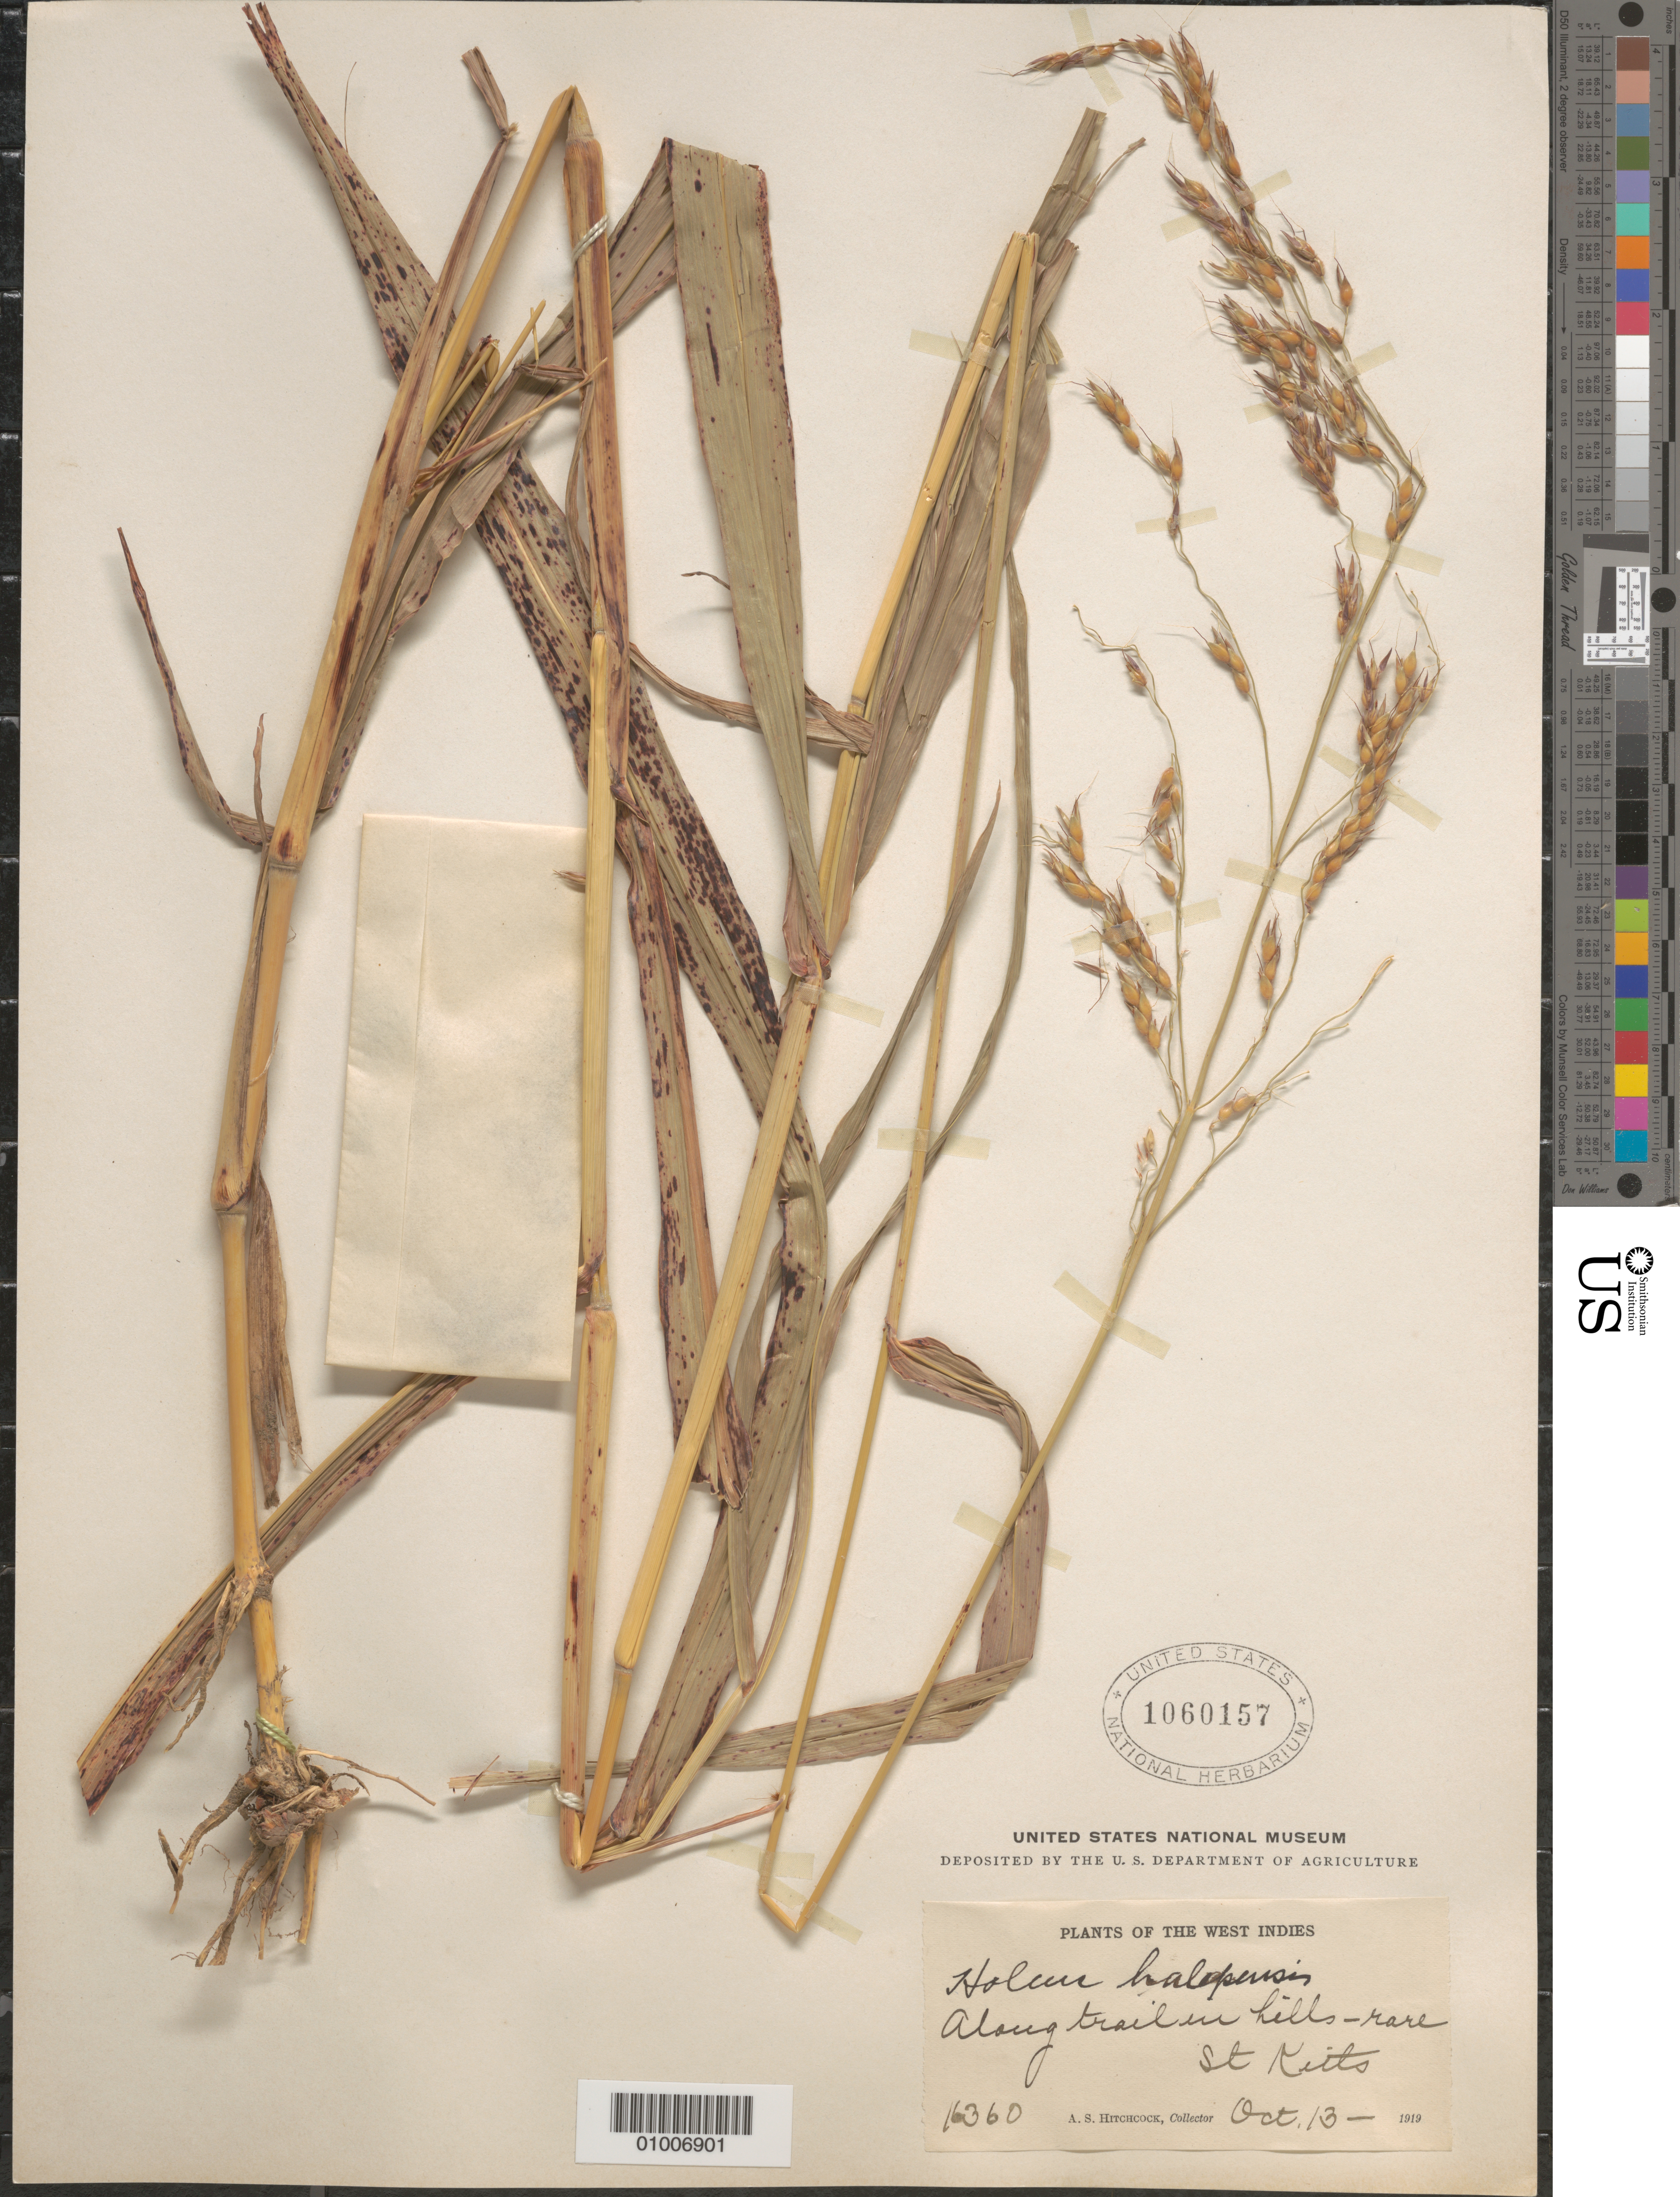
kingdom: Plantae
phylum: Tracheophyta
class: Liliopsida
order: Poales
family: Poaceae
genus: Sorghum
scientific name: Sorghum halepense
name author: (L.) Pers.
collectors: A. S. Hitchcock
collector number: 16360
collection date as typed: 13 Oct 1919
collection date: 1919-10-13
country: St. Christopher-Nevis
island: St. Christopher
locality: Along trail in hills- rare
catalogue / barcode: US 1060157